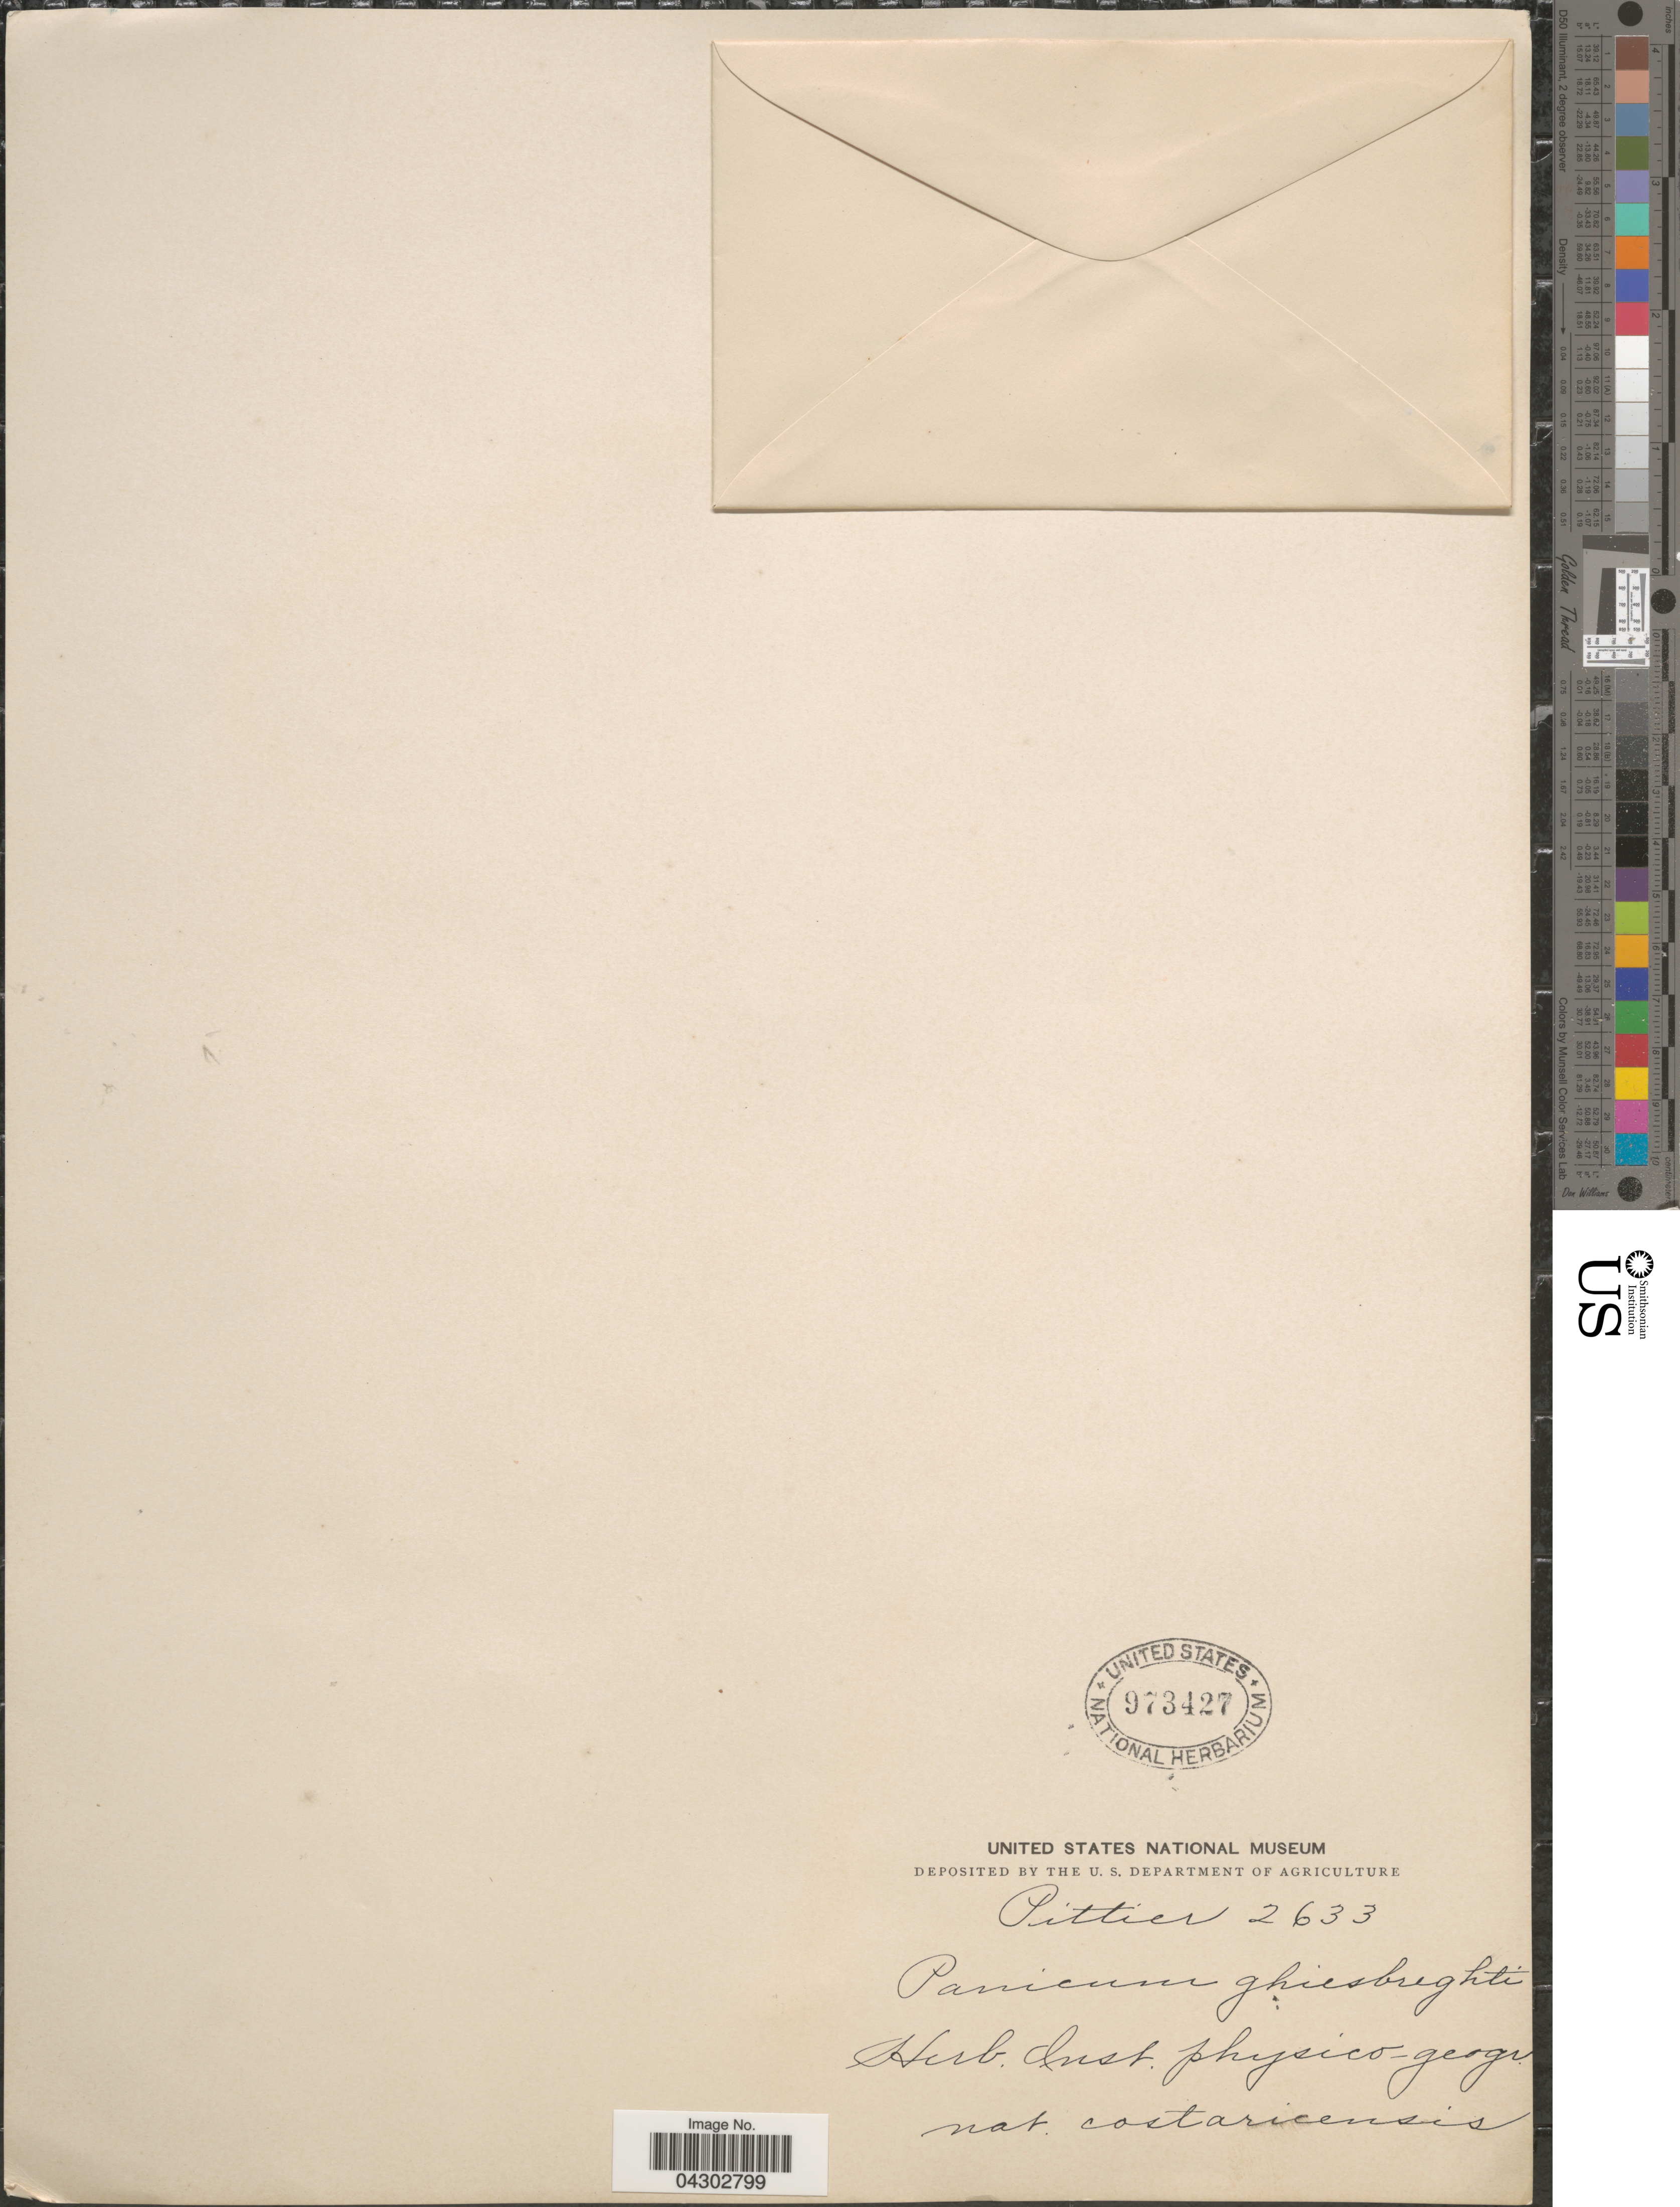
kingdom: Plantae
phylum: Tracheophyta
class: Liliopsida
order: Poales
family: Poaceae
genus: Panicum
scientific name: Panicum ghiesbreghtii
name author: E. Fourn.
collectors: Pittier, --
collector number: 2633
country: Costa Rica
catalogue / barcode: US 973427